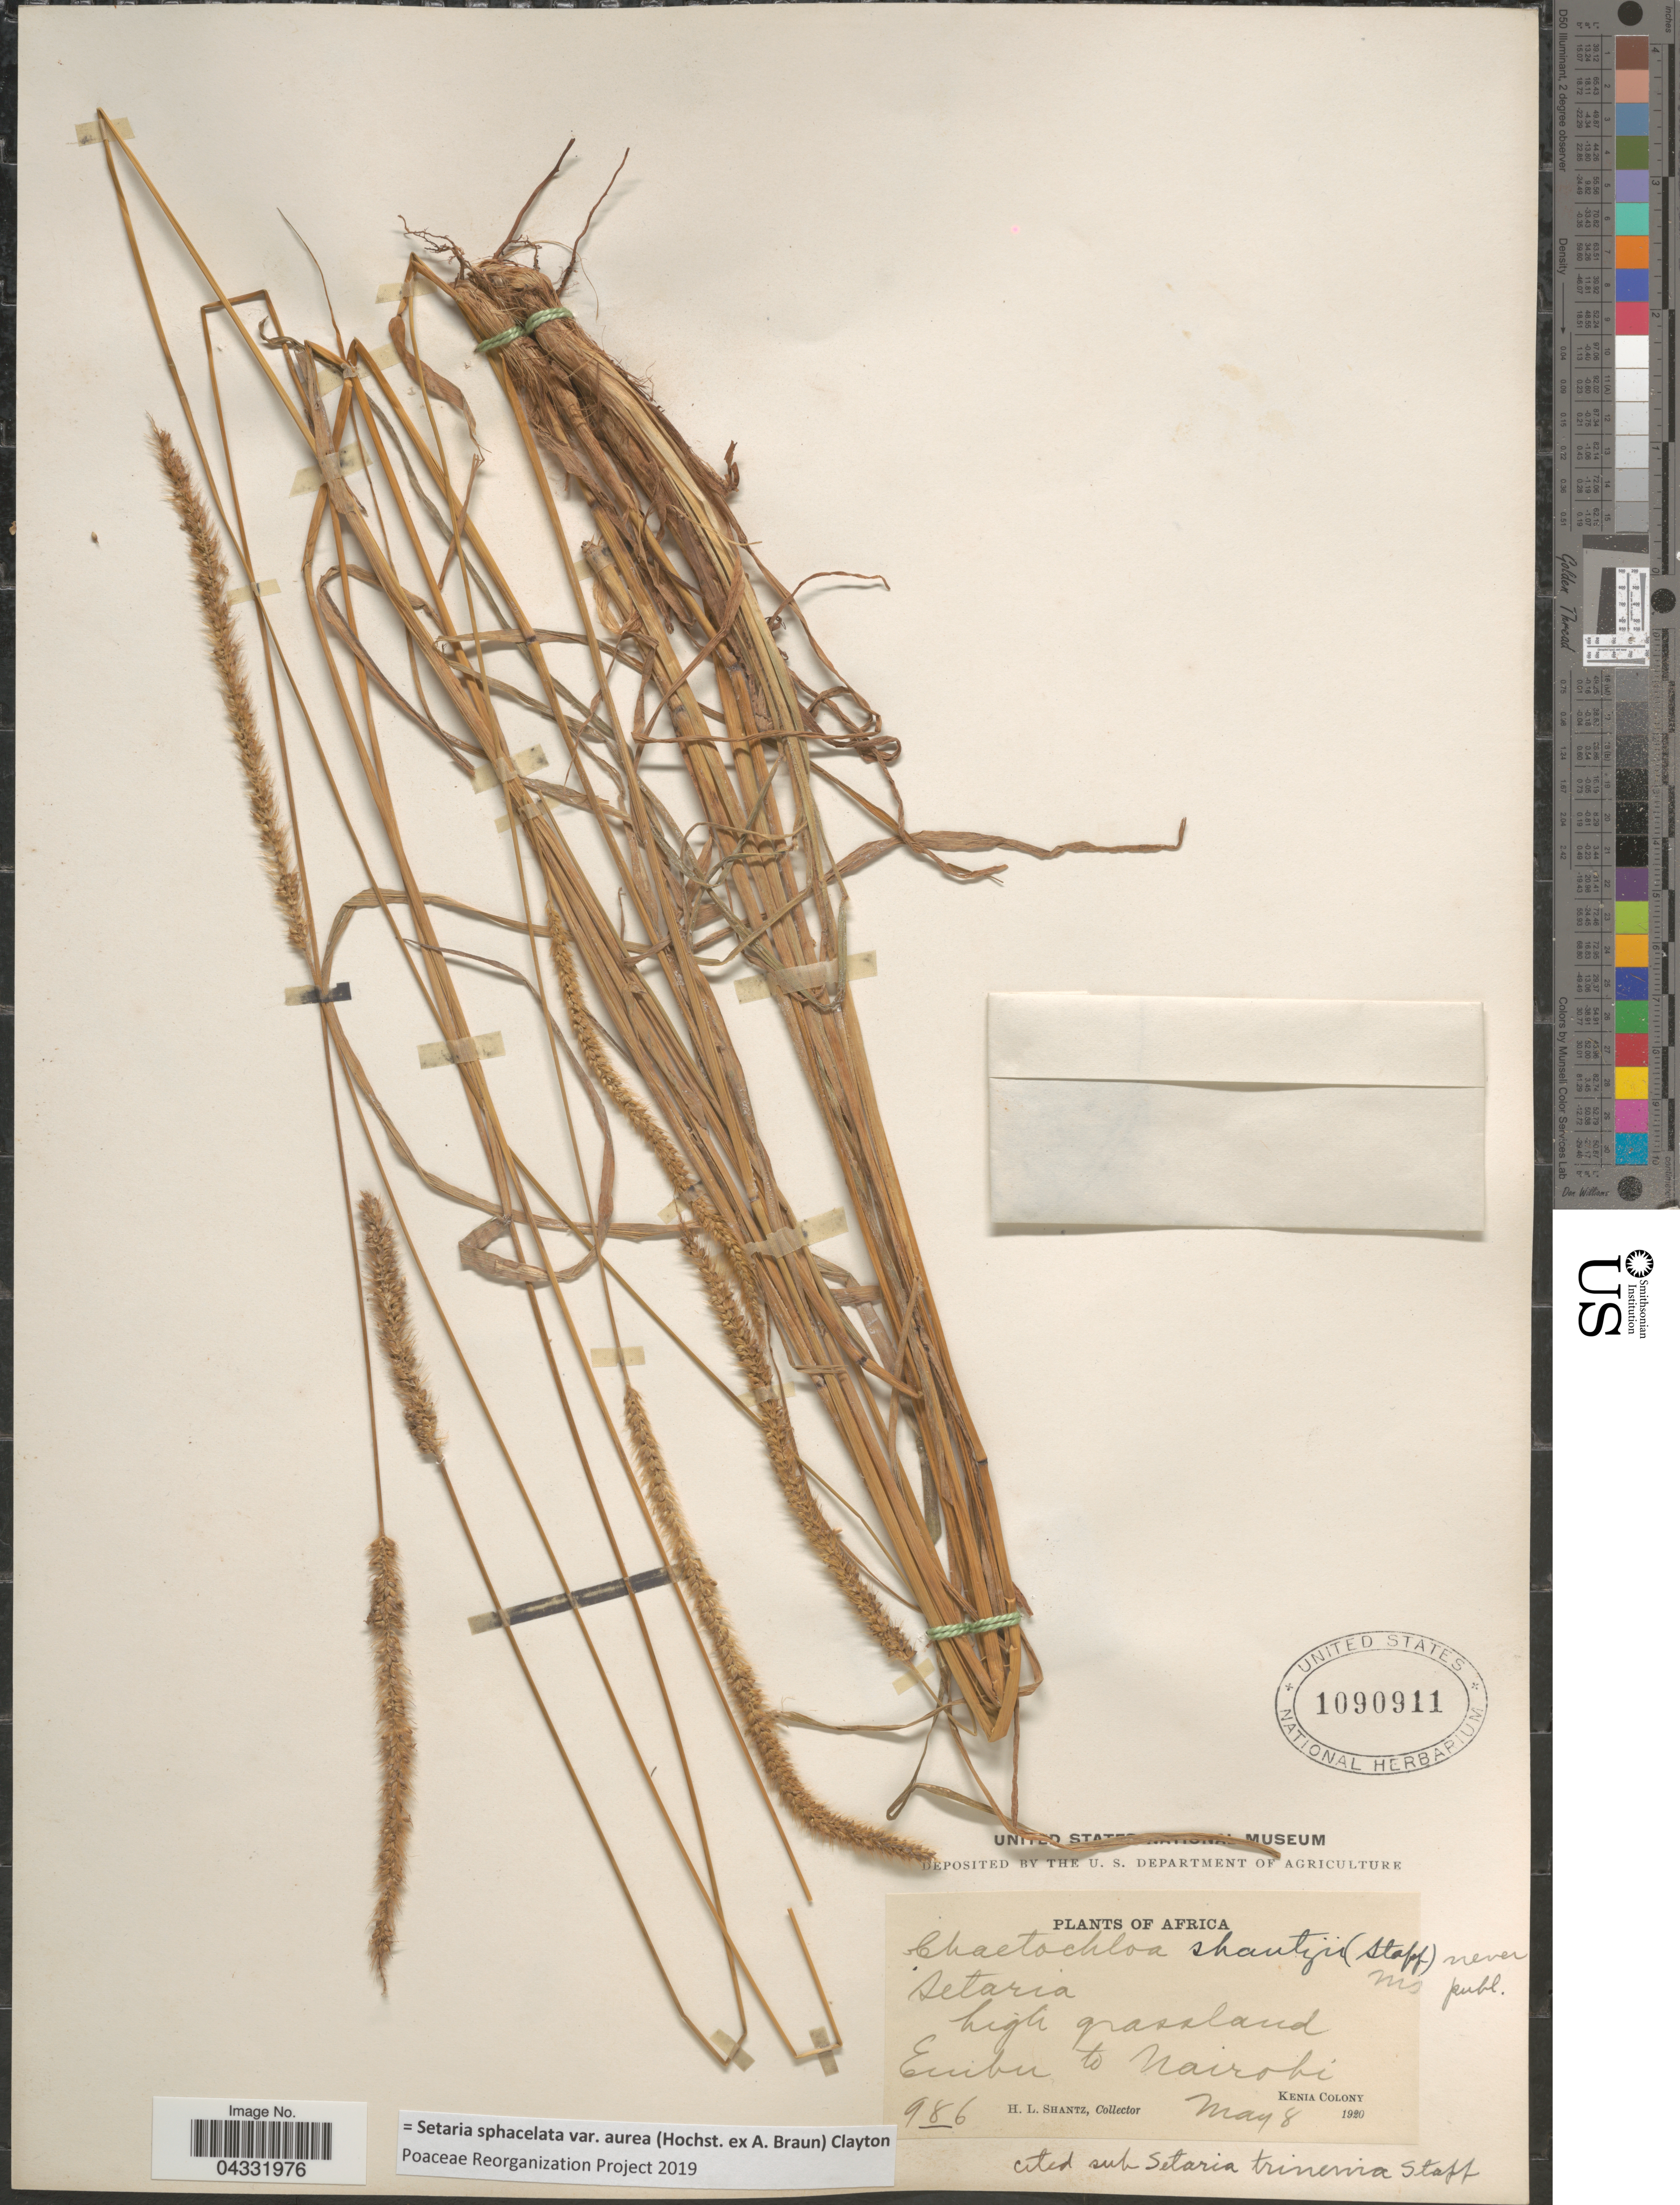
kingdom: Plantae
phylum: Tracheophyta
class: Liliopsida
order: Poales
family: Poaceae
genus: Setaria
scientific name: Setaria sphacelata var. aurea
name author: (Hochst. ex A. Braun) Clayton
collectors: H. Shantz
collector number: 986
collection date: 1920-05-08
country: Kenya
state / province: Nairobi Area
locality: Embu to Nairobi. Kenia Colony.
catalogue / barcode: US 1090911